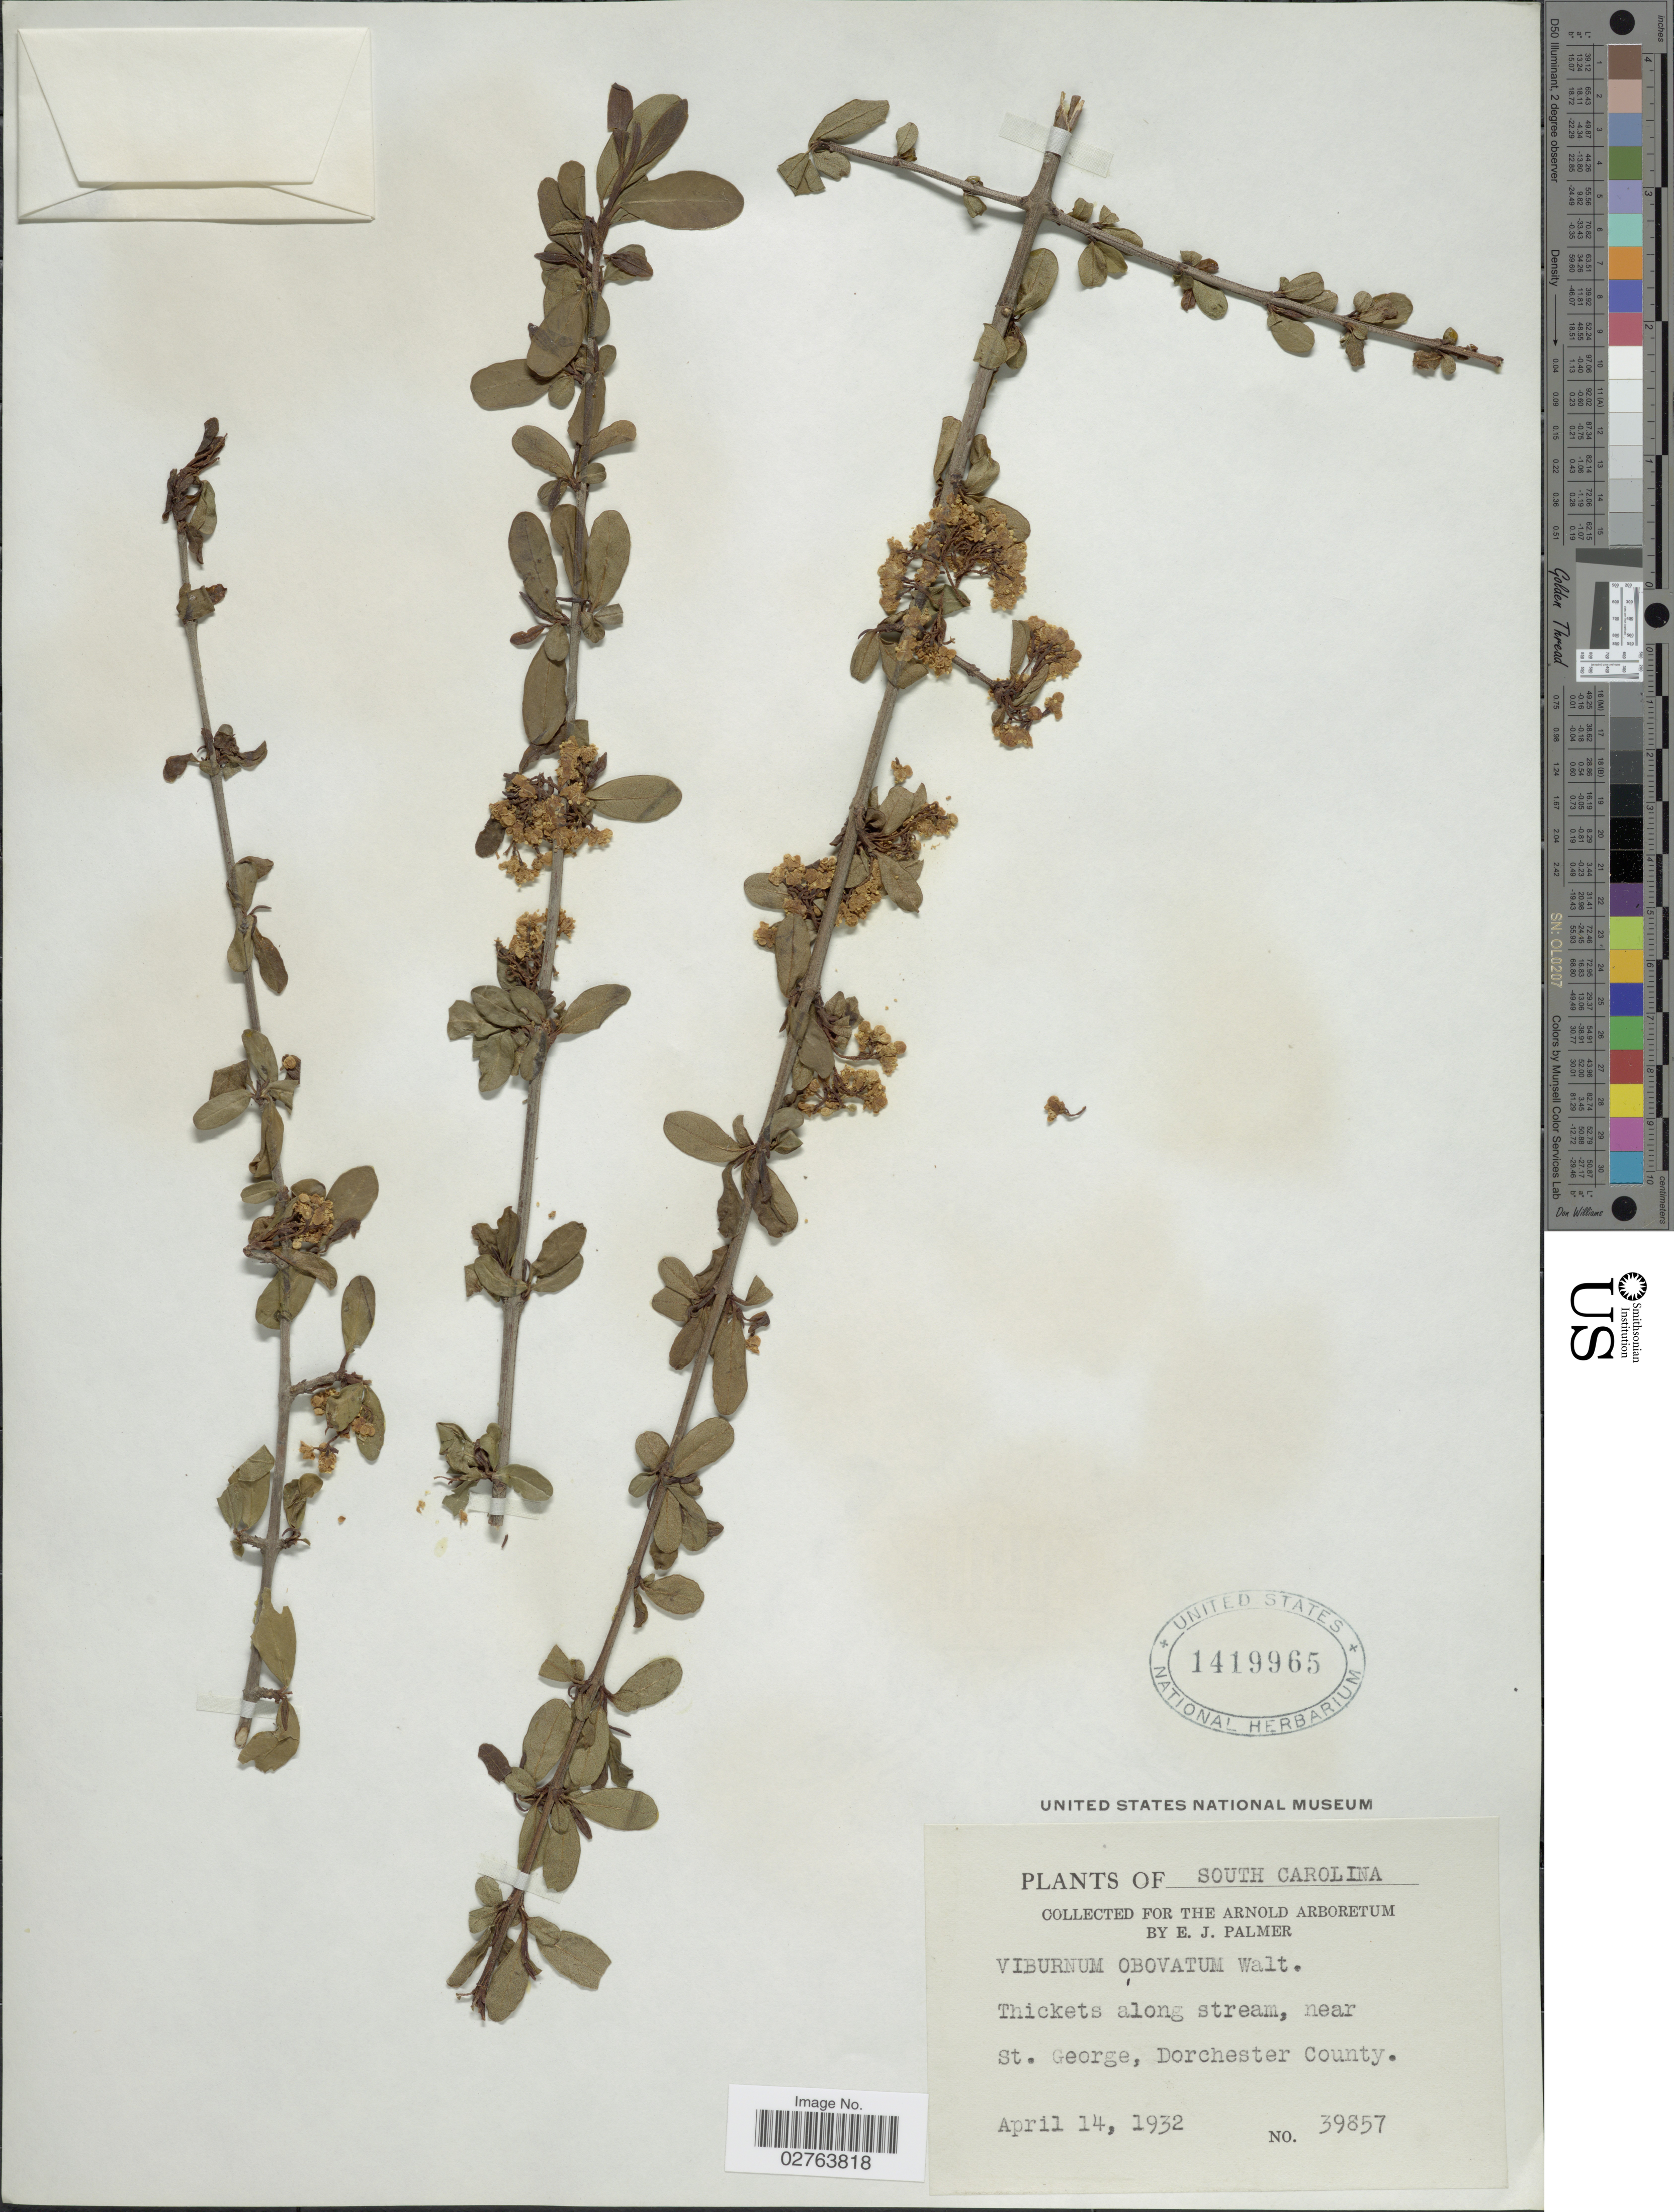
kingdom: Plantae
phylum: Tracheophyta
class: Magnoliopsida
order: Dipsacales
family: Viburnaceae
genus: Viburnum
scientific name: Viburnum obovatum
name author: Walter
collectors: E. J. Palmer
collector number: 39857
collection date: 1932-04-14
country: United States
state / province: South Carolina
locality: Thickets along stream, near St. George, Dorchester County.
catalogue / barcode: US 1419965